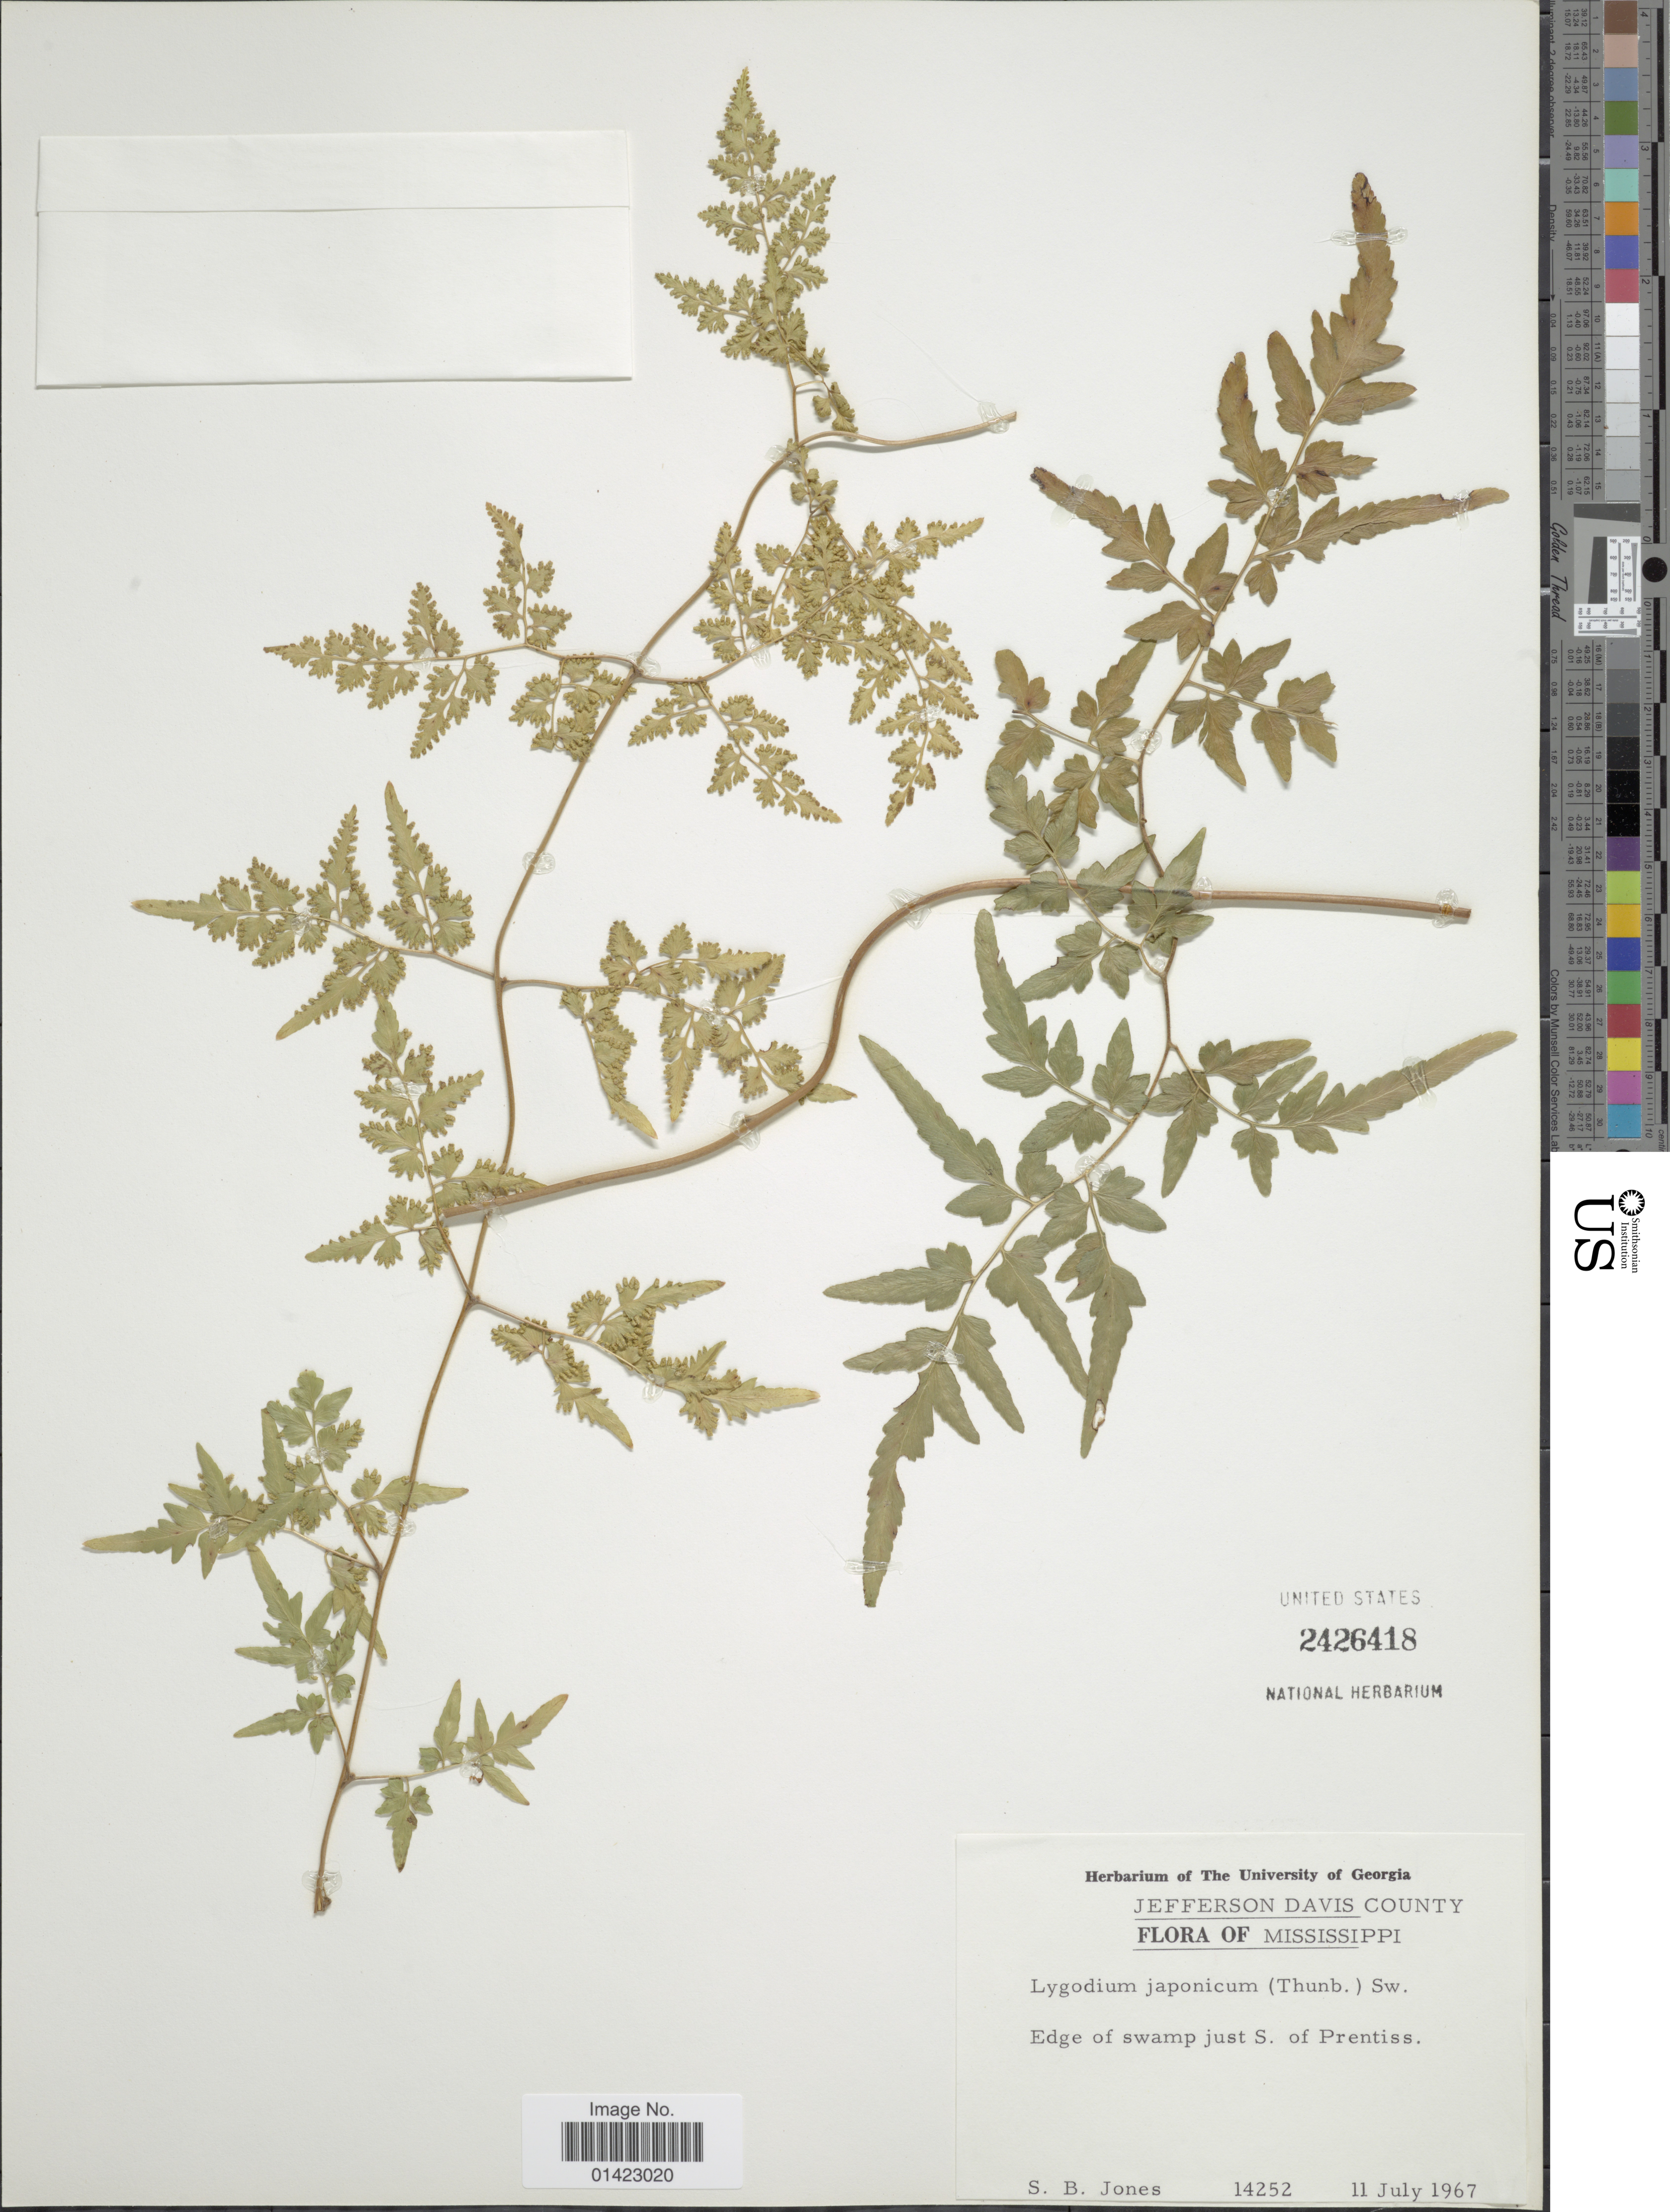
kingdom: Plantae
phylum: Tracheophyta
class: Polypodiopsida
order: Schizaeales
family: Lygodiaceae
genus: Lygodium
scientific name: Lygodium japonicum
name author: (Thunb.) Sw.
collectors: S. B. Jones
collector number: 14252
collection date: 1967-07-11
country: United States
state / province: Mississippi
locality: Jefferson Davis County, Mississippi, Edge of swamp just S. of Prentiss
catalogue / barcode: US 2426418